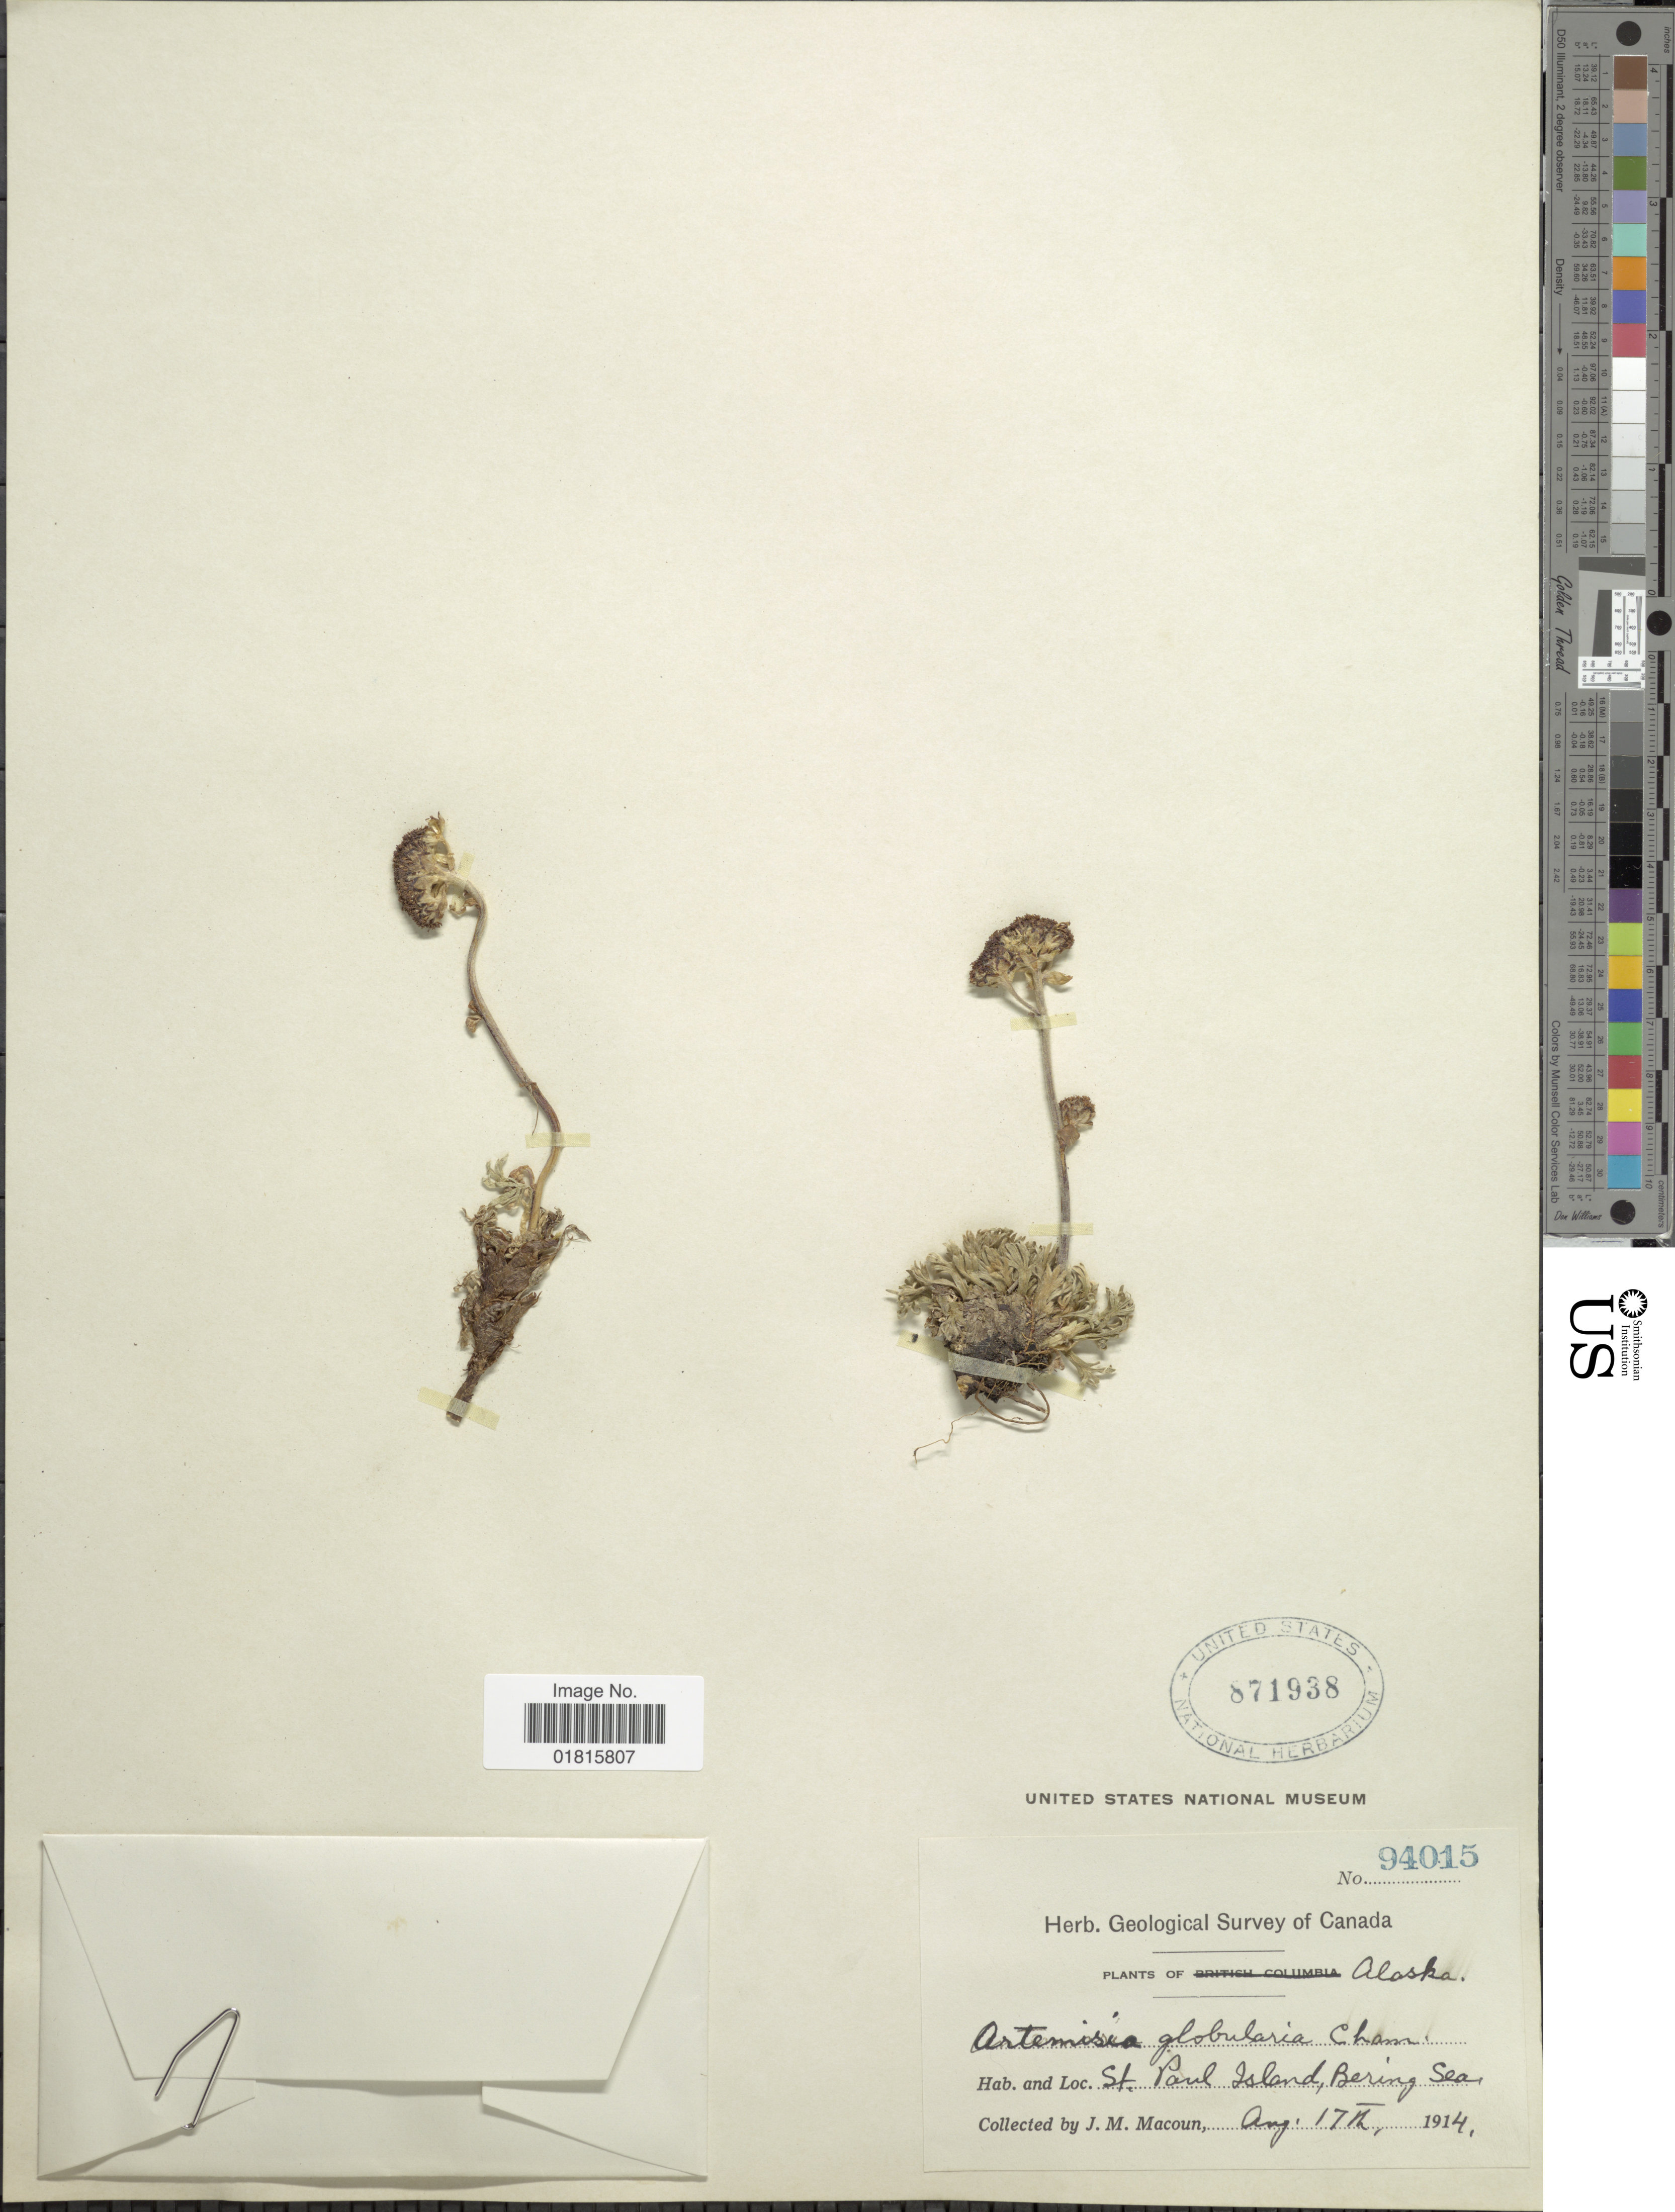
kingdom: Plantae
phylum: Tracheophyta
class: Magnoliopsida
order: Asterales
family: Asteraceae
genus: Artemisia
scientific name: Artemisia globularia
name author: Cham. ex Besser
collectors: J. M. Macoun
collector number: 94015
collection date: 1914-08-17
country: United States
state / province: Alaska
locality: St. Paul Island, Bering Sea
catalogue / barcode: US 871938